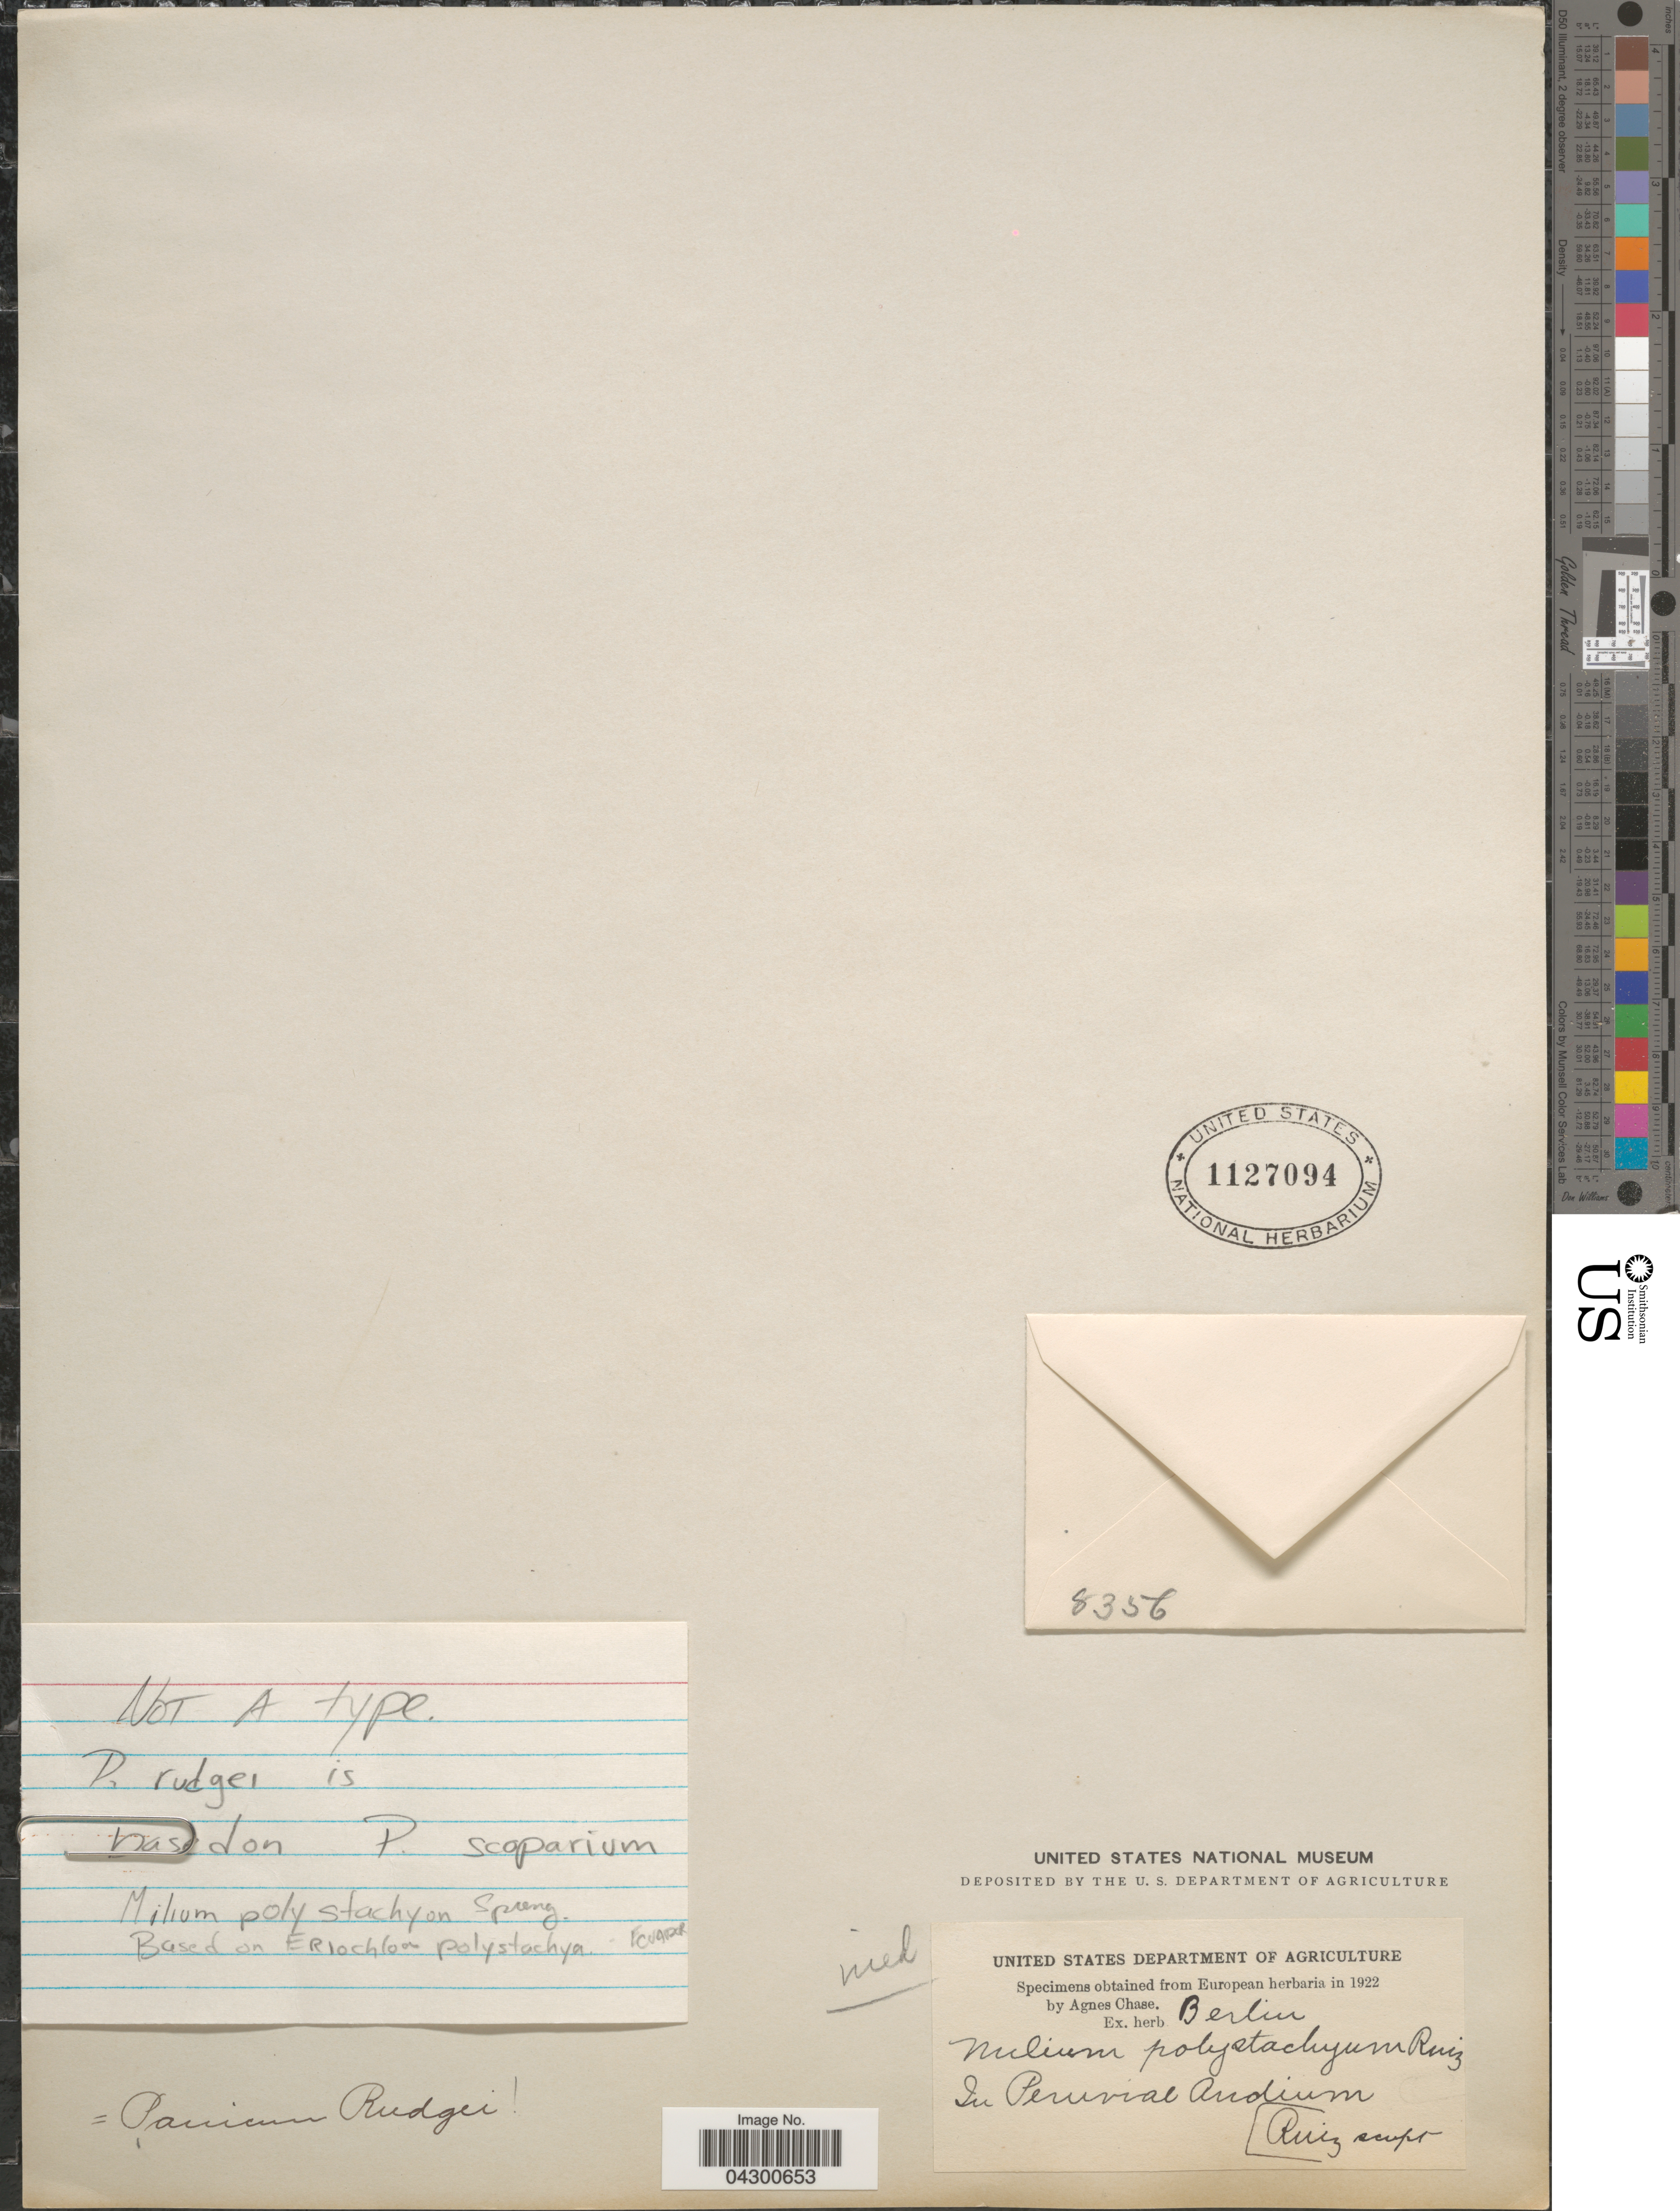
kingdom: Plantae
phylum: Tracheophyta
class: Liliopsida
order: Poales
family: Poaceae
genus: Panicum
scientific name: Panicum rudgei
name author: Roem. & Schult.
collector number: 8356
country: Peru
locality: In Peruvial Andium.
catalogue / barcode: US 1127094